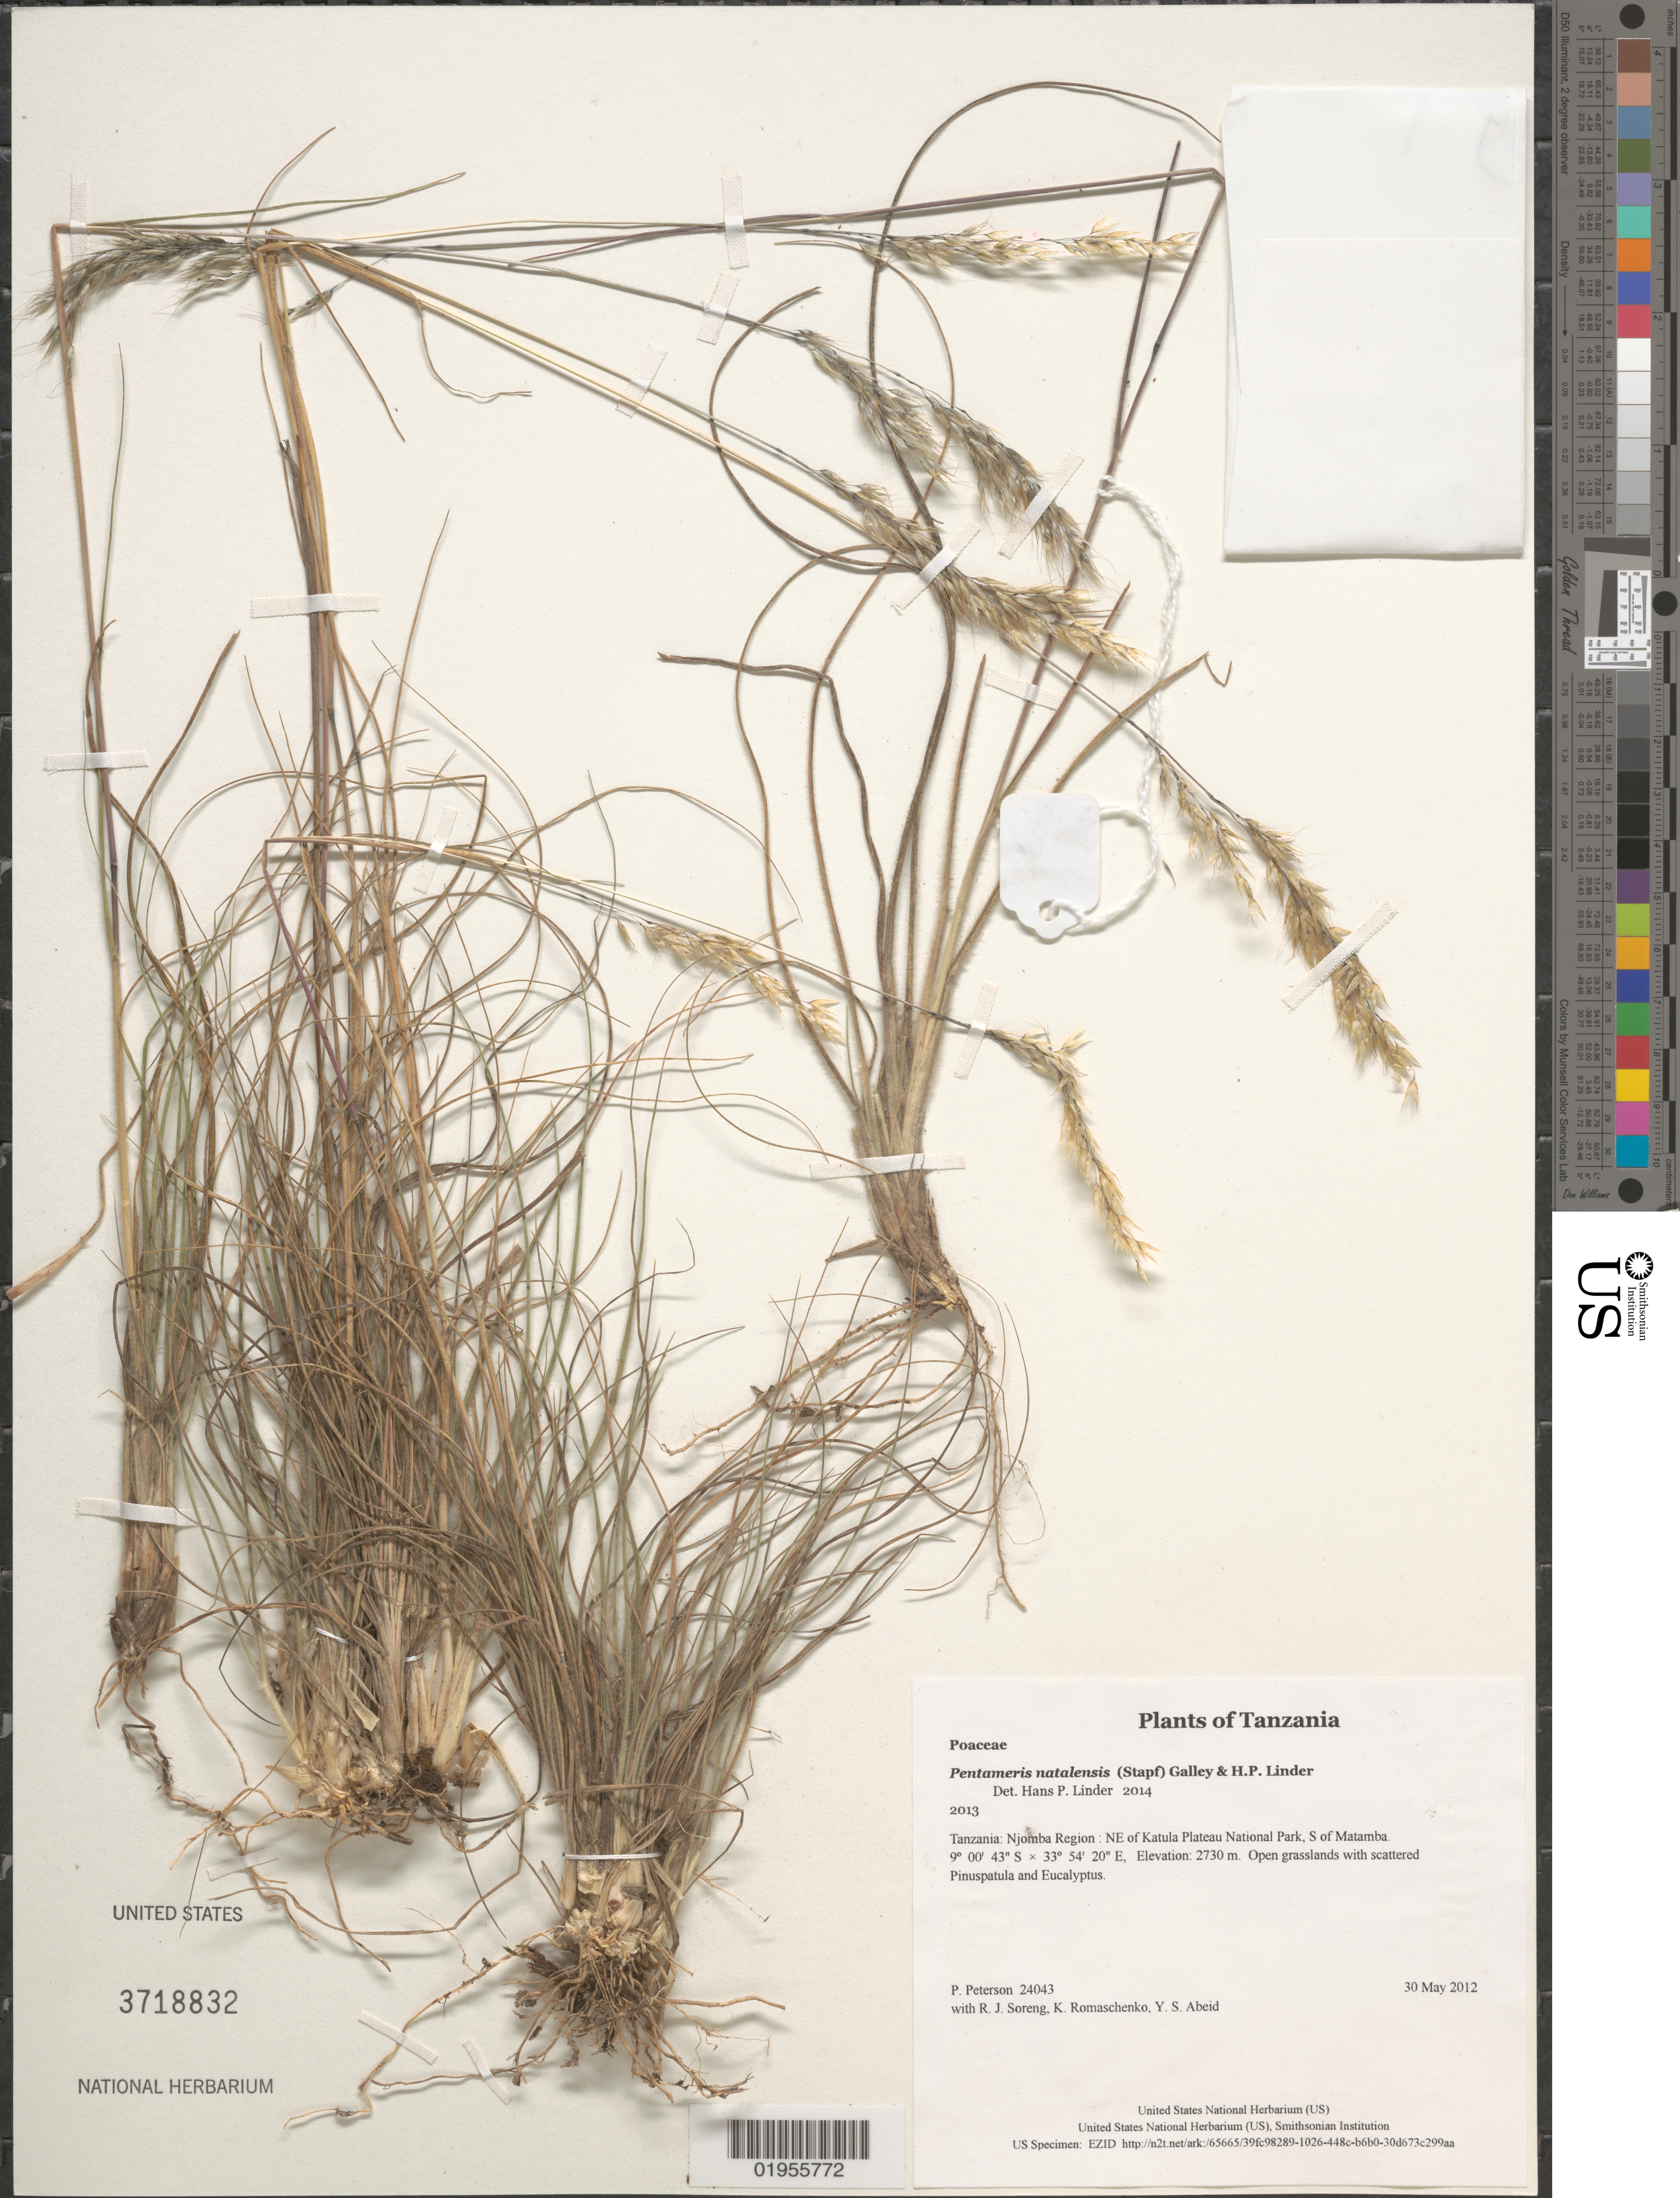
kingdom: Plantae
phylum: Tracheophyta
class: Liliopsida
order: Poales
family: Poaceae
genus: Pentameris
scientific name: Pentameris natalensis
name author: (Stapf) Galley & H.P. Linder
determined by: Linder, H. P.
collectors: P. M. Peterson, R. J. Soreng, K. Romaschenko & Y. Abeid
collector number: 24043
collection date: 2012-05-30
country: Tanzania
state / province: Njombe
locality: NE of Katula Plateau National Park, S of Matamba.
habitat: Open grasslands with scattered Pinuspatula and Eucalyptus.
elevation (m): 2730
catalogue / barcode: US 3718832